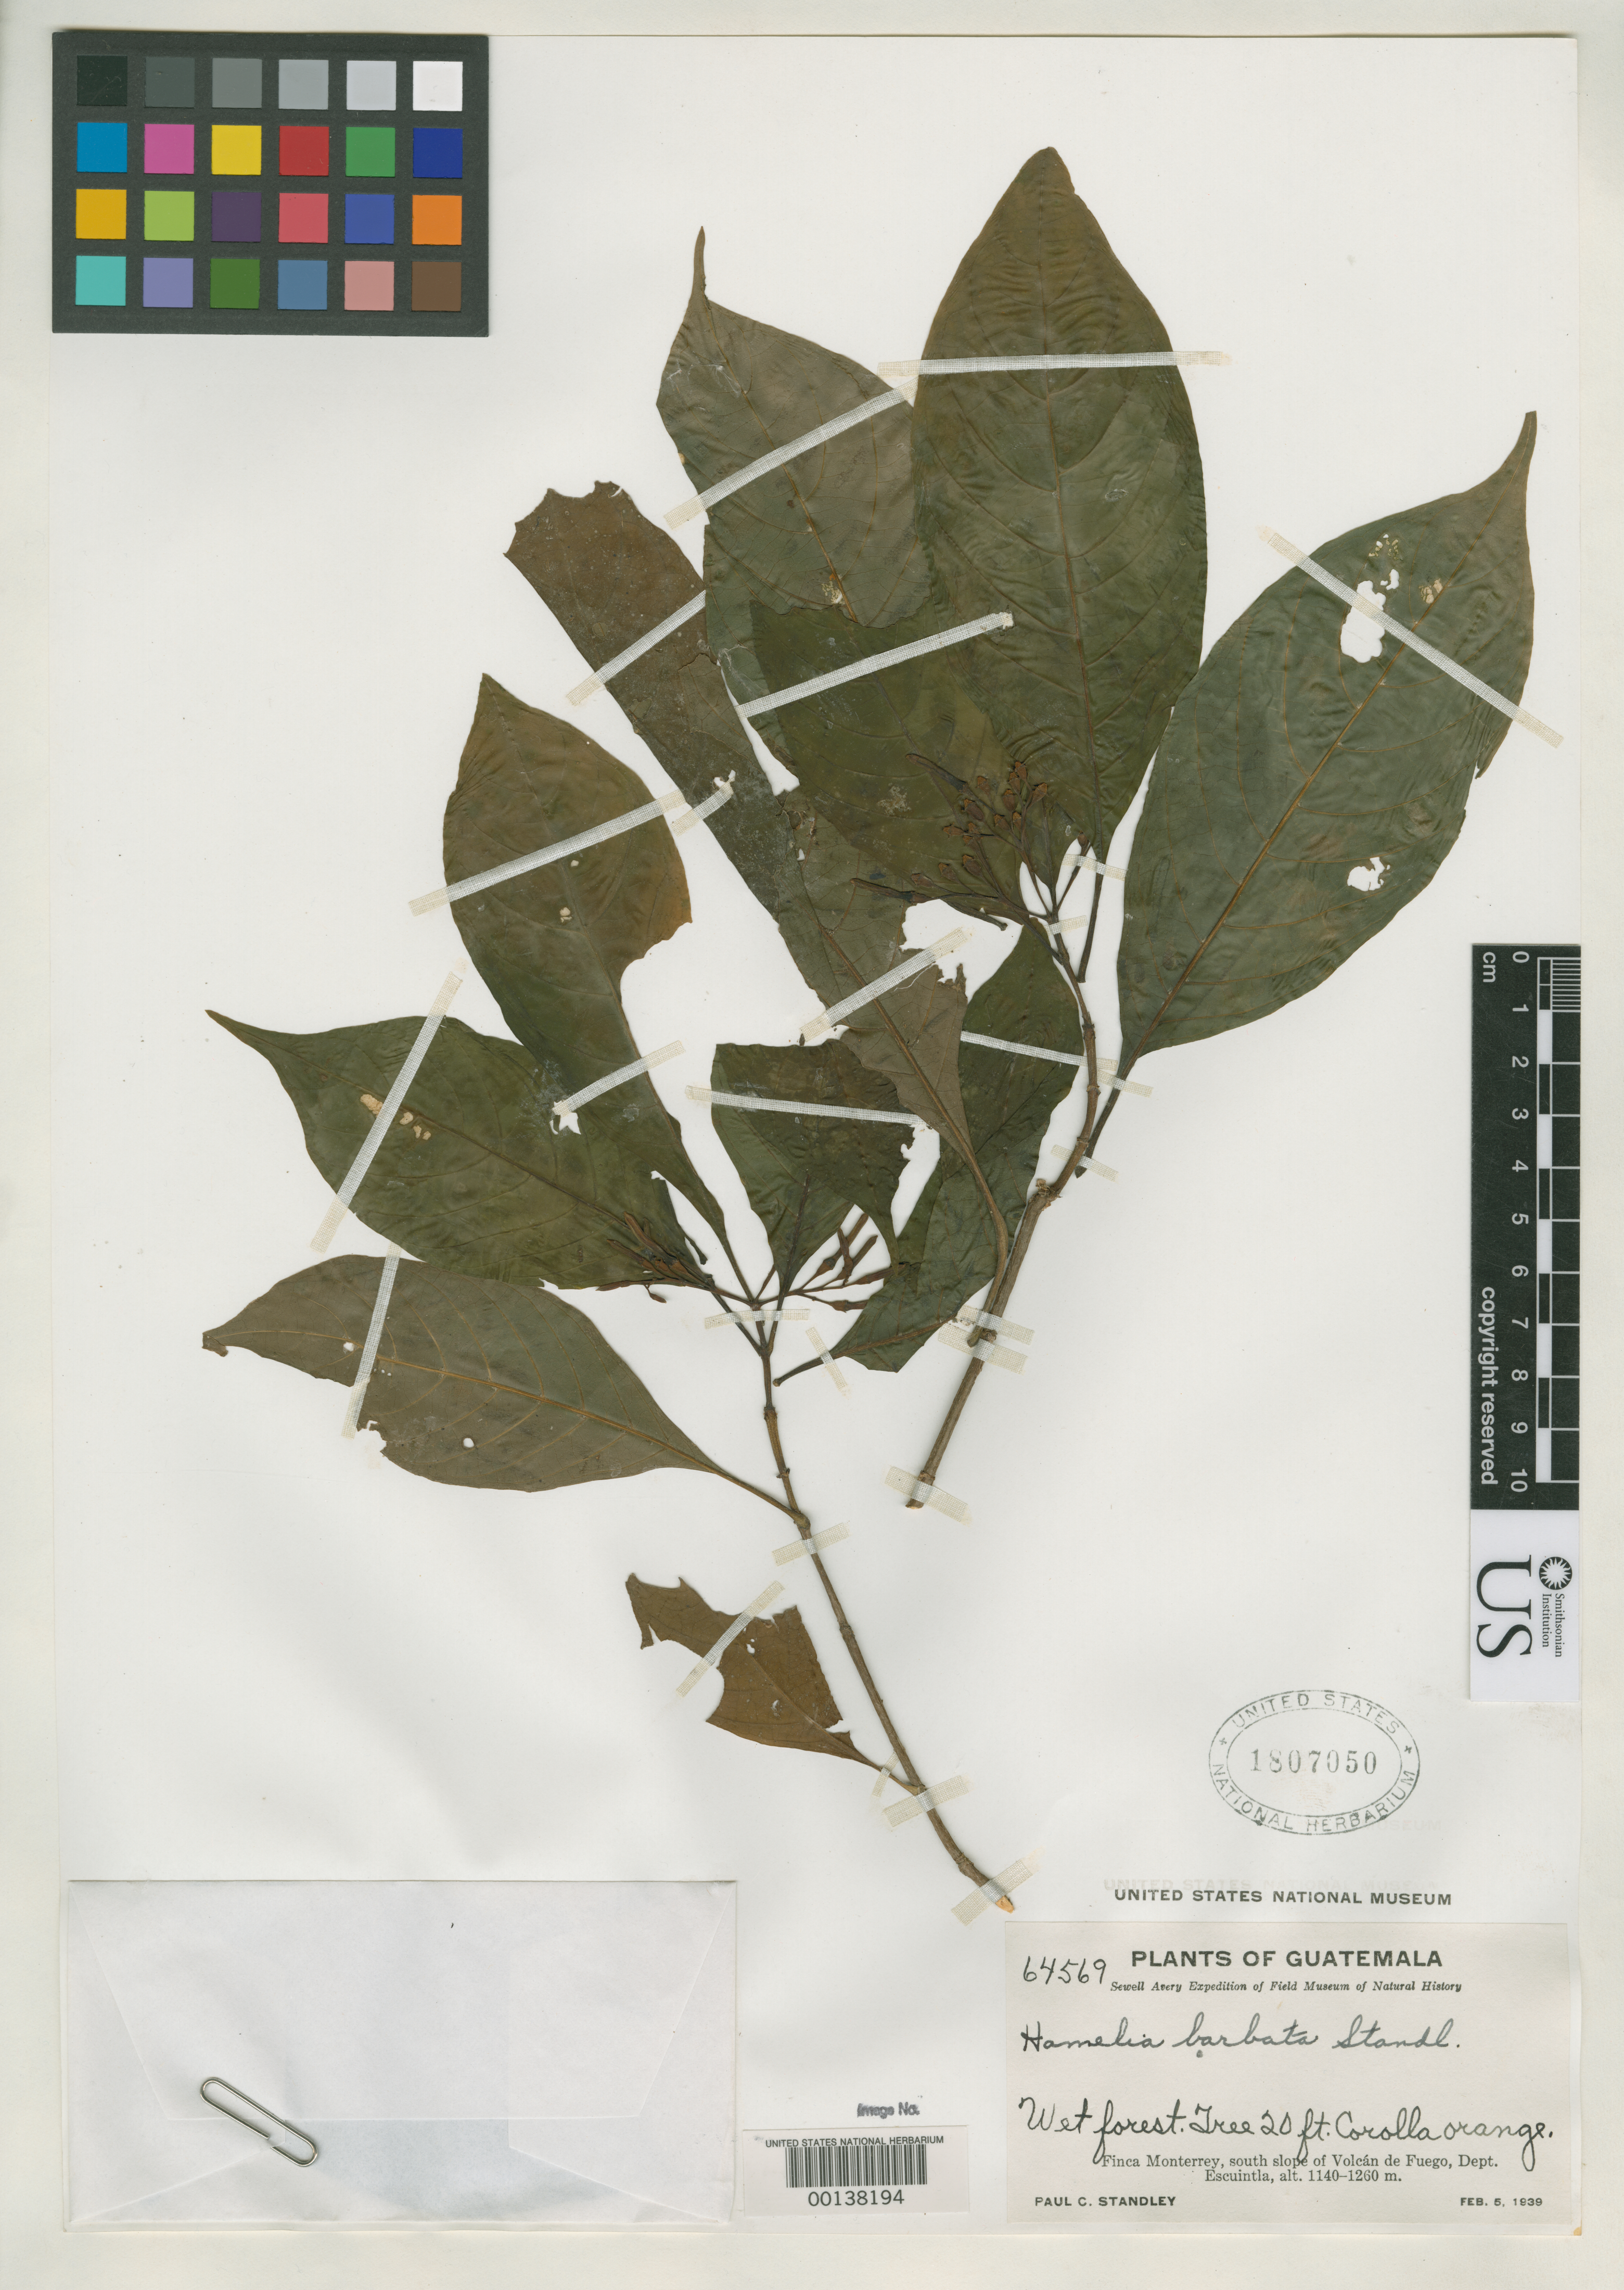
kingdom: Plantae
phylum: Tracheophyta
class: Magnoliopsida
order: Gentianales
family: Rubiaceae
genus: Hamelia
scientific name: Hamelia barbata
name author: Standl.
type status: Isotype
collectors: P. C. Standley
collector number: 64569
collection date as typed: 05 Feb 1939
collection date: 1939-02-05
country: Guatemala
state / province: Escuintla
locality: Finca Monterro, S slope of Volcan de Fuego.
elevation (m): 1200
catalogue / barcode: US 1807050